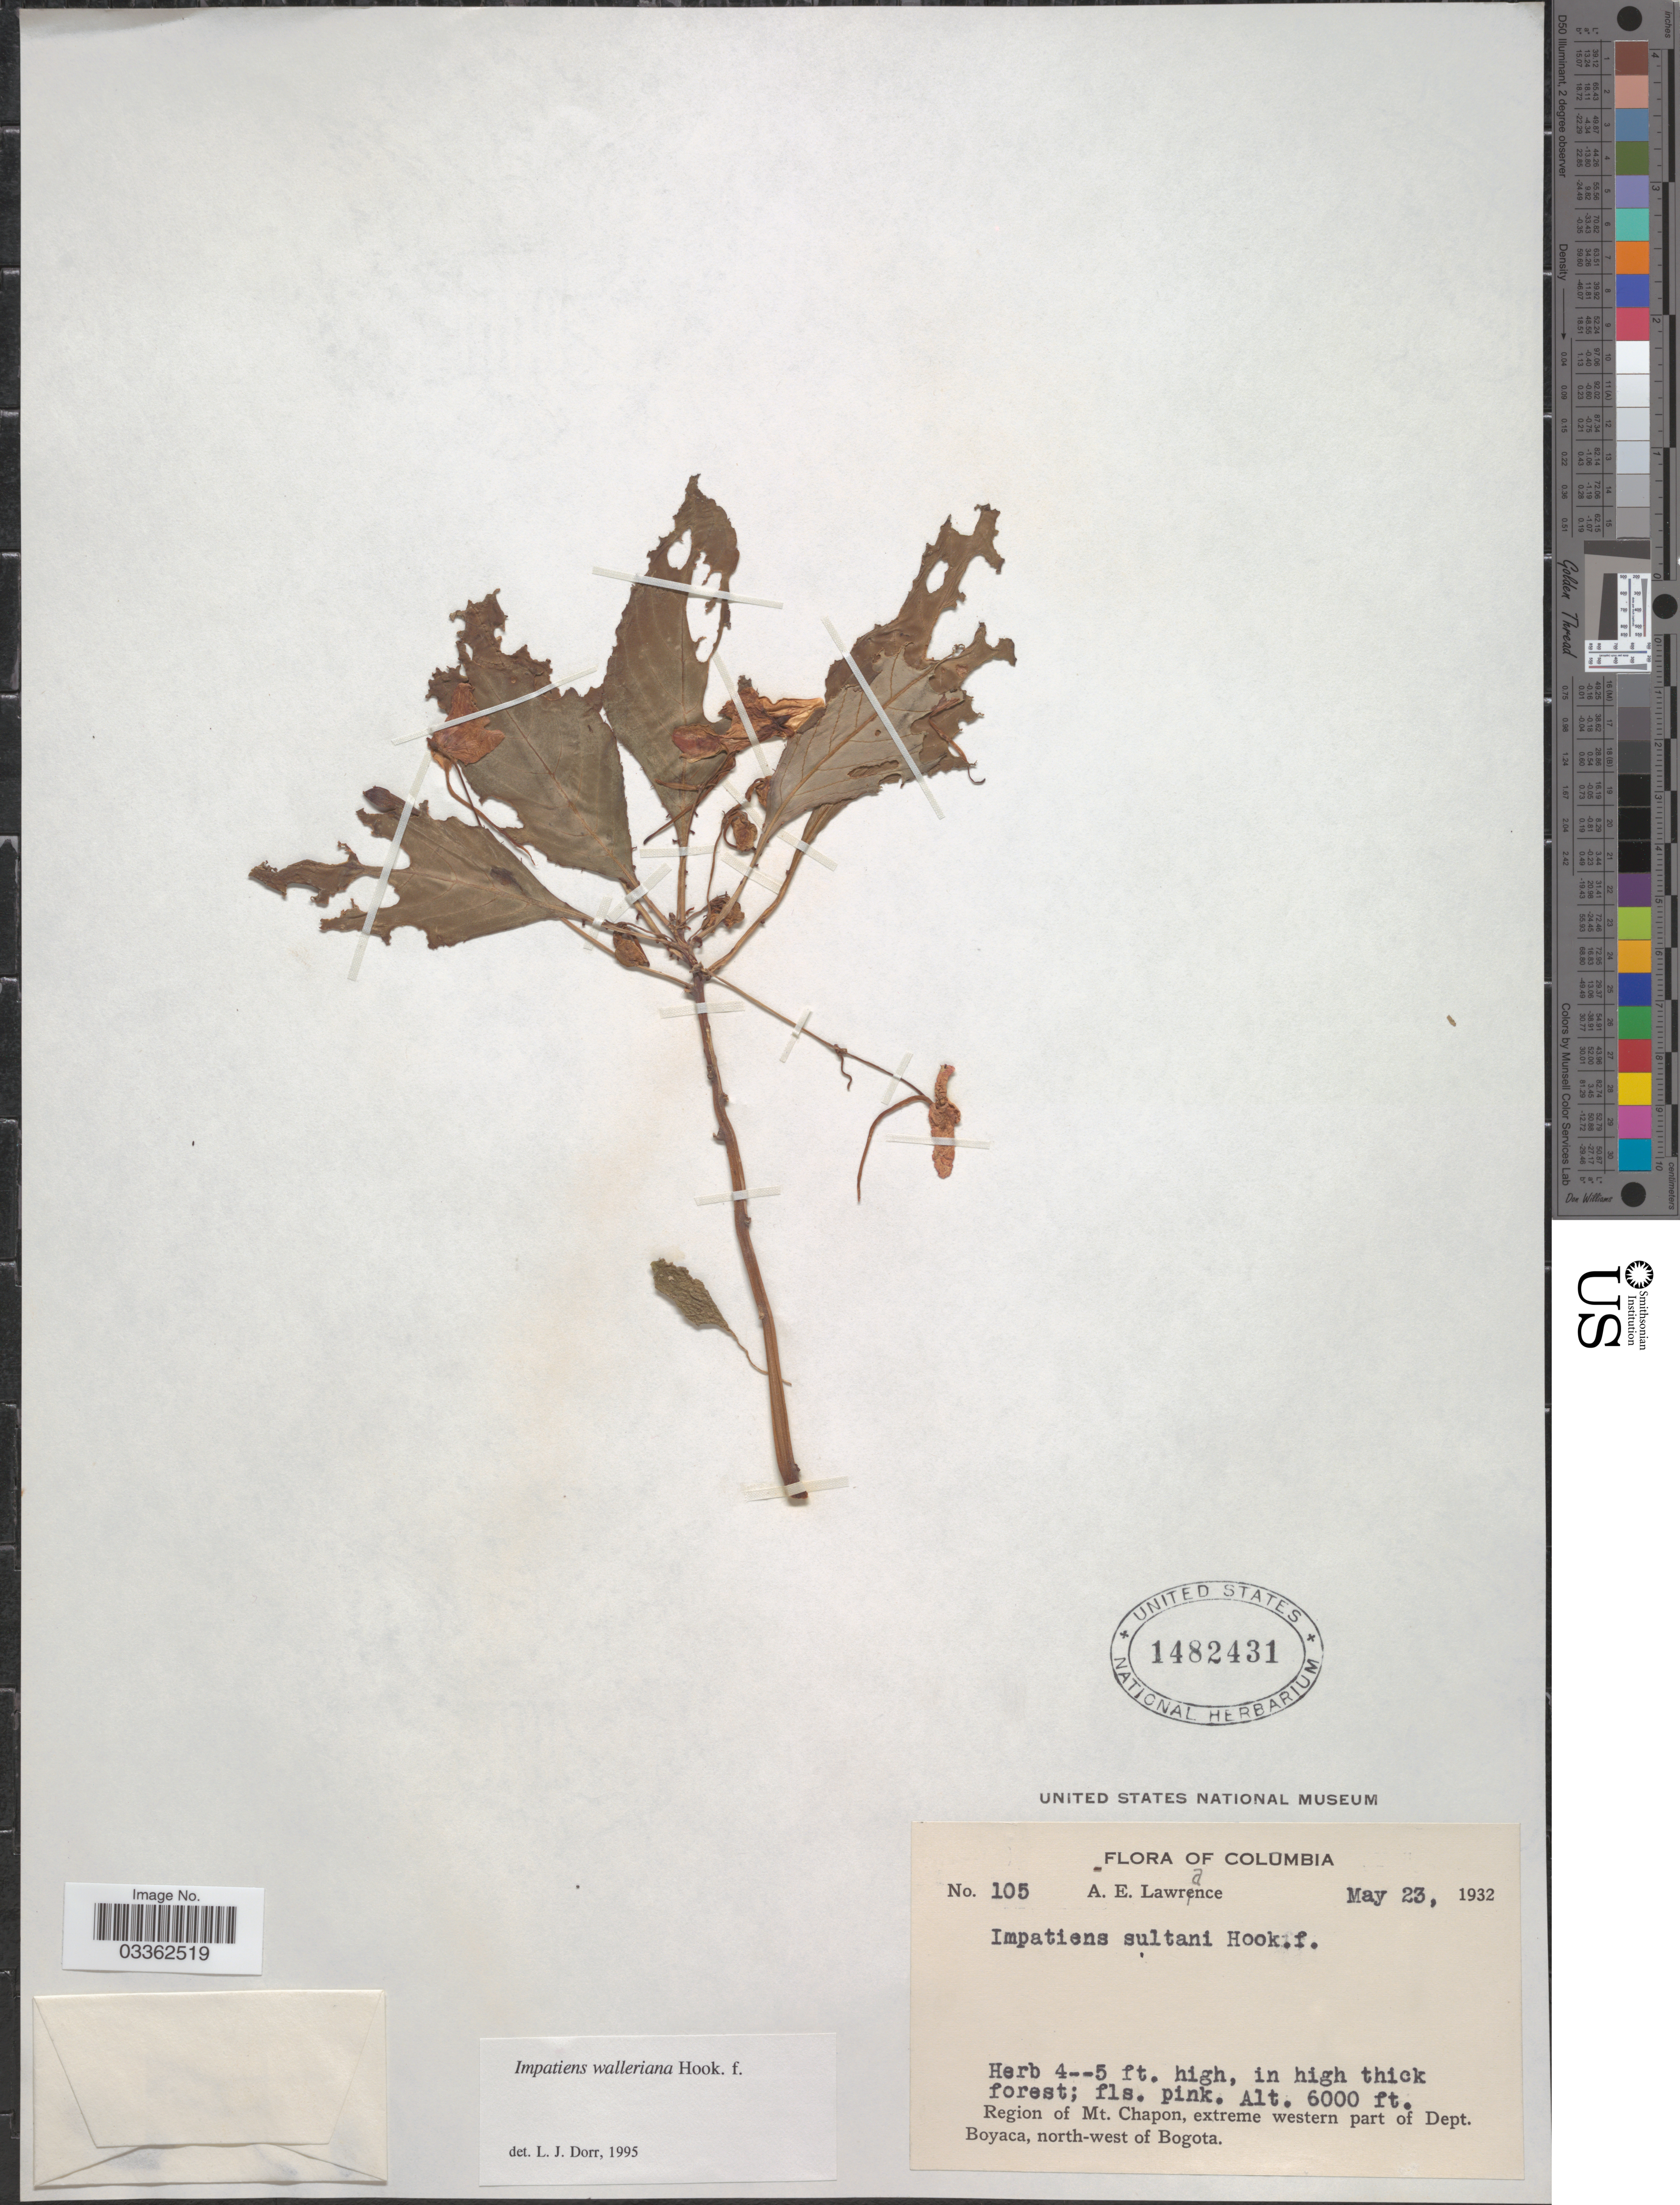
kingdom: Plantae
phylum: Tracheophyta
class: Magnoliopsida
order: Ericales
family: Balsaminaceae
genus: Impatiens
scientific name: Impatiens walleriana 'Super Elfin Red'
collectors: A. Lawrance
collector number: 105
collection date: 1932-05-23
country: Colombia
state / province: Boyacá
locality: Region of Mt. Chapon, extreme western part of Dept. Boyacá, north-west of Bogota.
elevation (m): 1829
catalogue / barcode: US 1482431